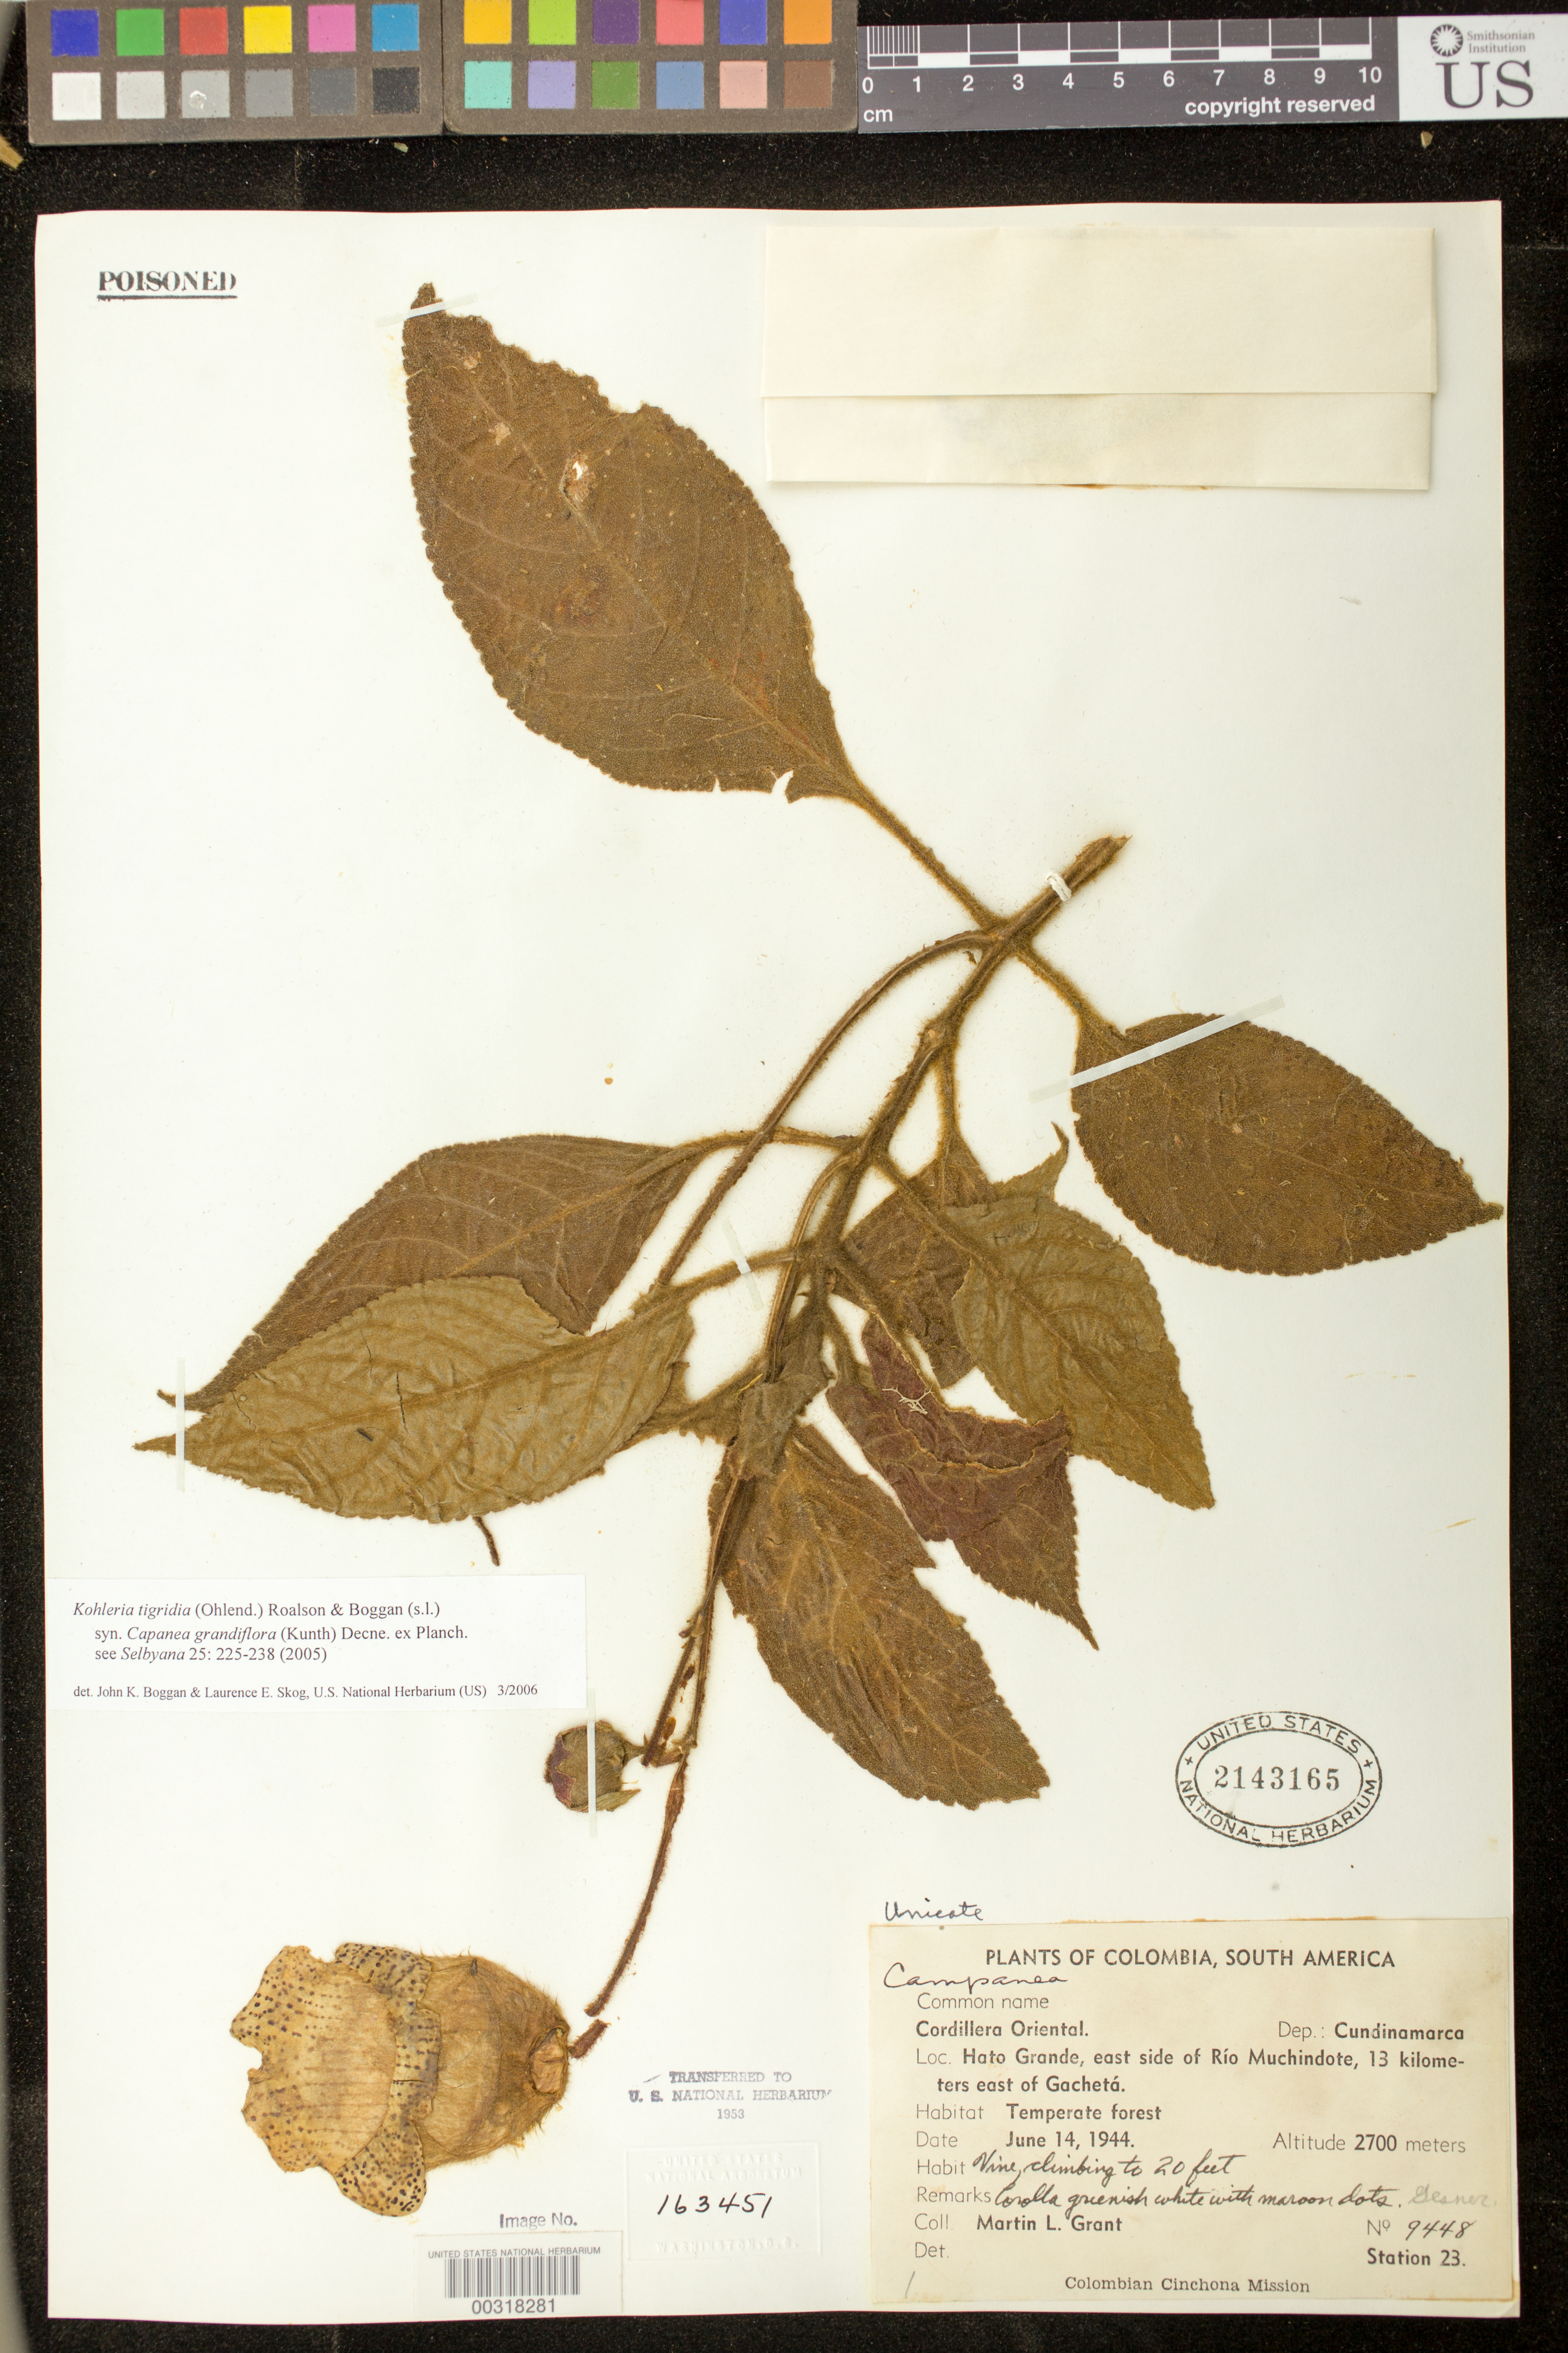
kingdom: Plantae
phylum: Tracheophyta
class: Magnoliopsida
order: Lamiales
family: Gesneriaceae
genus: Kohleria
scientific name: Kohleria tigridia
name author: (Ohlend.) Roalson & Boggan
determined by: Boggan, J. K.; Skog, L. E.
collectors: M. L. Grant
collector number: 9448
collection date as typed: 14 Jun 1944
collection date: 1944-06-14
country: Colombia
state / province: Cundinamarca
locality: Cordillera Oriental, Hato Grande, E side of Rio Muchindote, 13 km E of Gacheta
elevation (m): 2700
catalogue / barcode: US 2143165